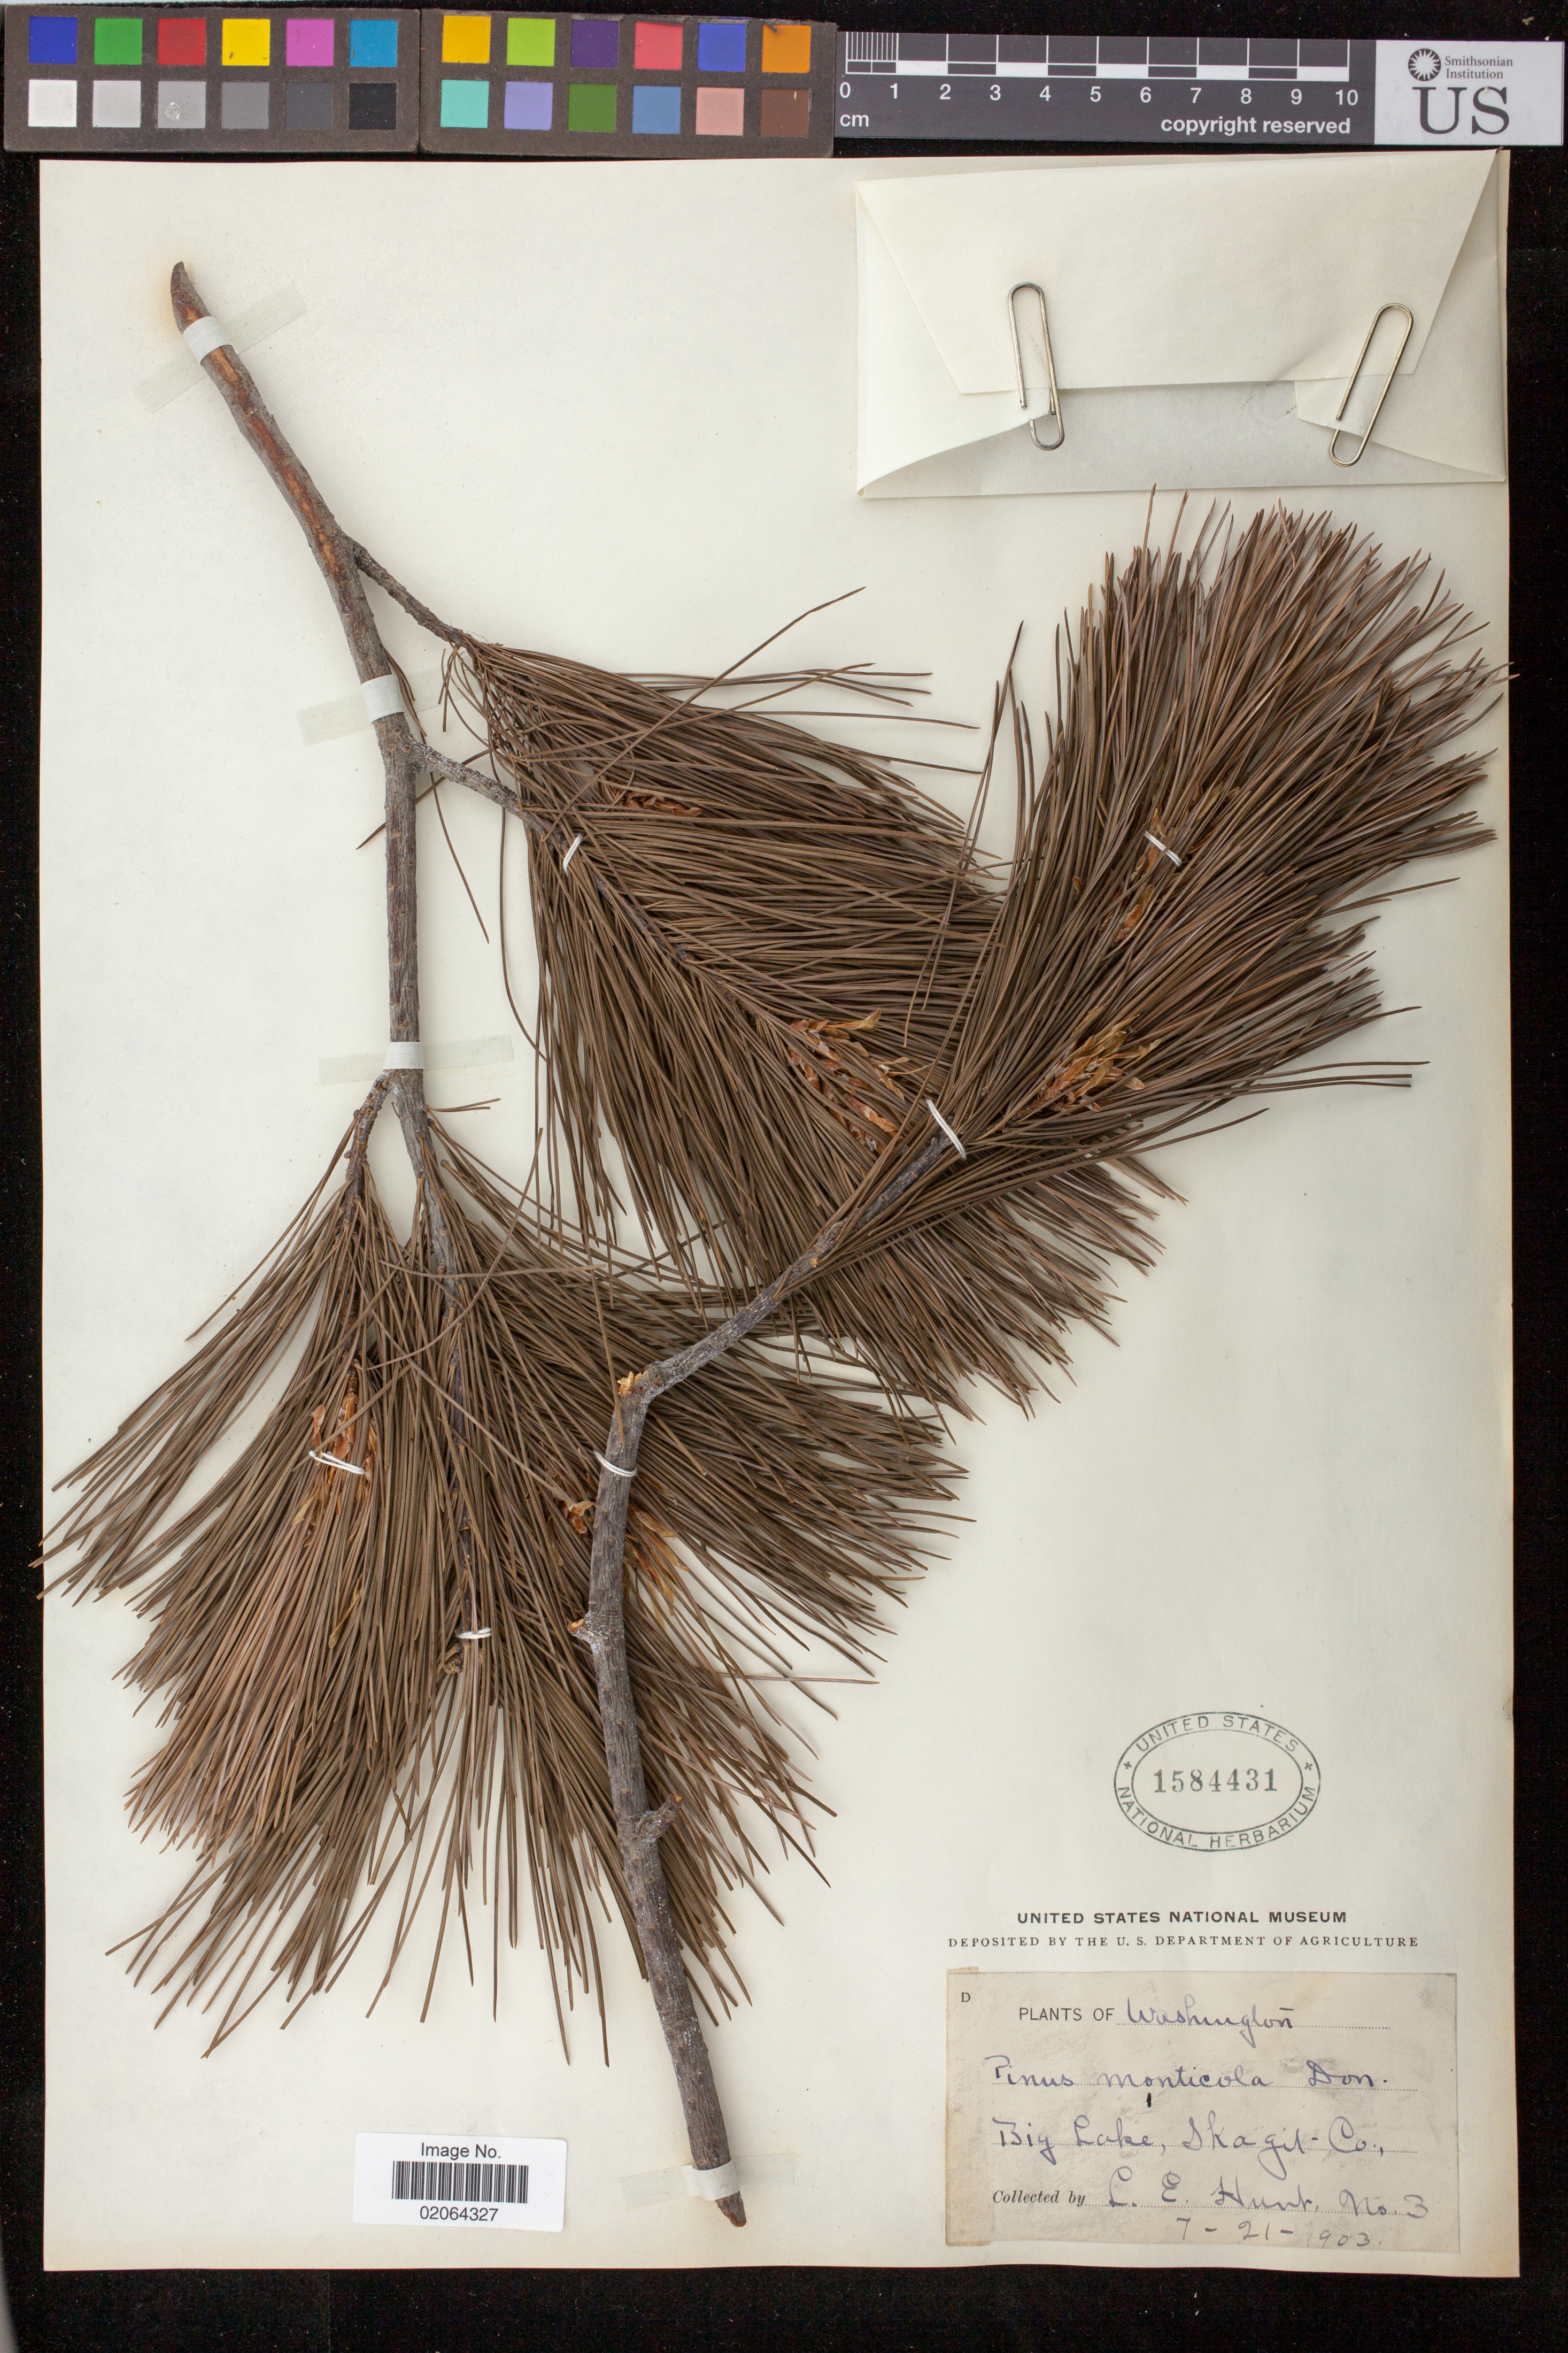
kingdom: Plantae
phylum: Tracheophyta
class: Pinopsida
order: Pinales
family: Pinaceae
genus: Pinus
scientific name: Pinus monticola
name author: Douglas ex D. Don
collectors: L. Hunt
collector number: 3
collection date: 1903-07-21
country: United States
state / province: Washington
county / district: Skagit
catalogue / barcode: US 1584431